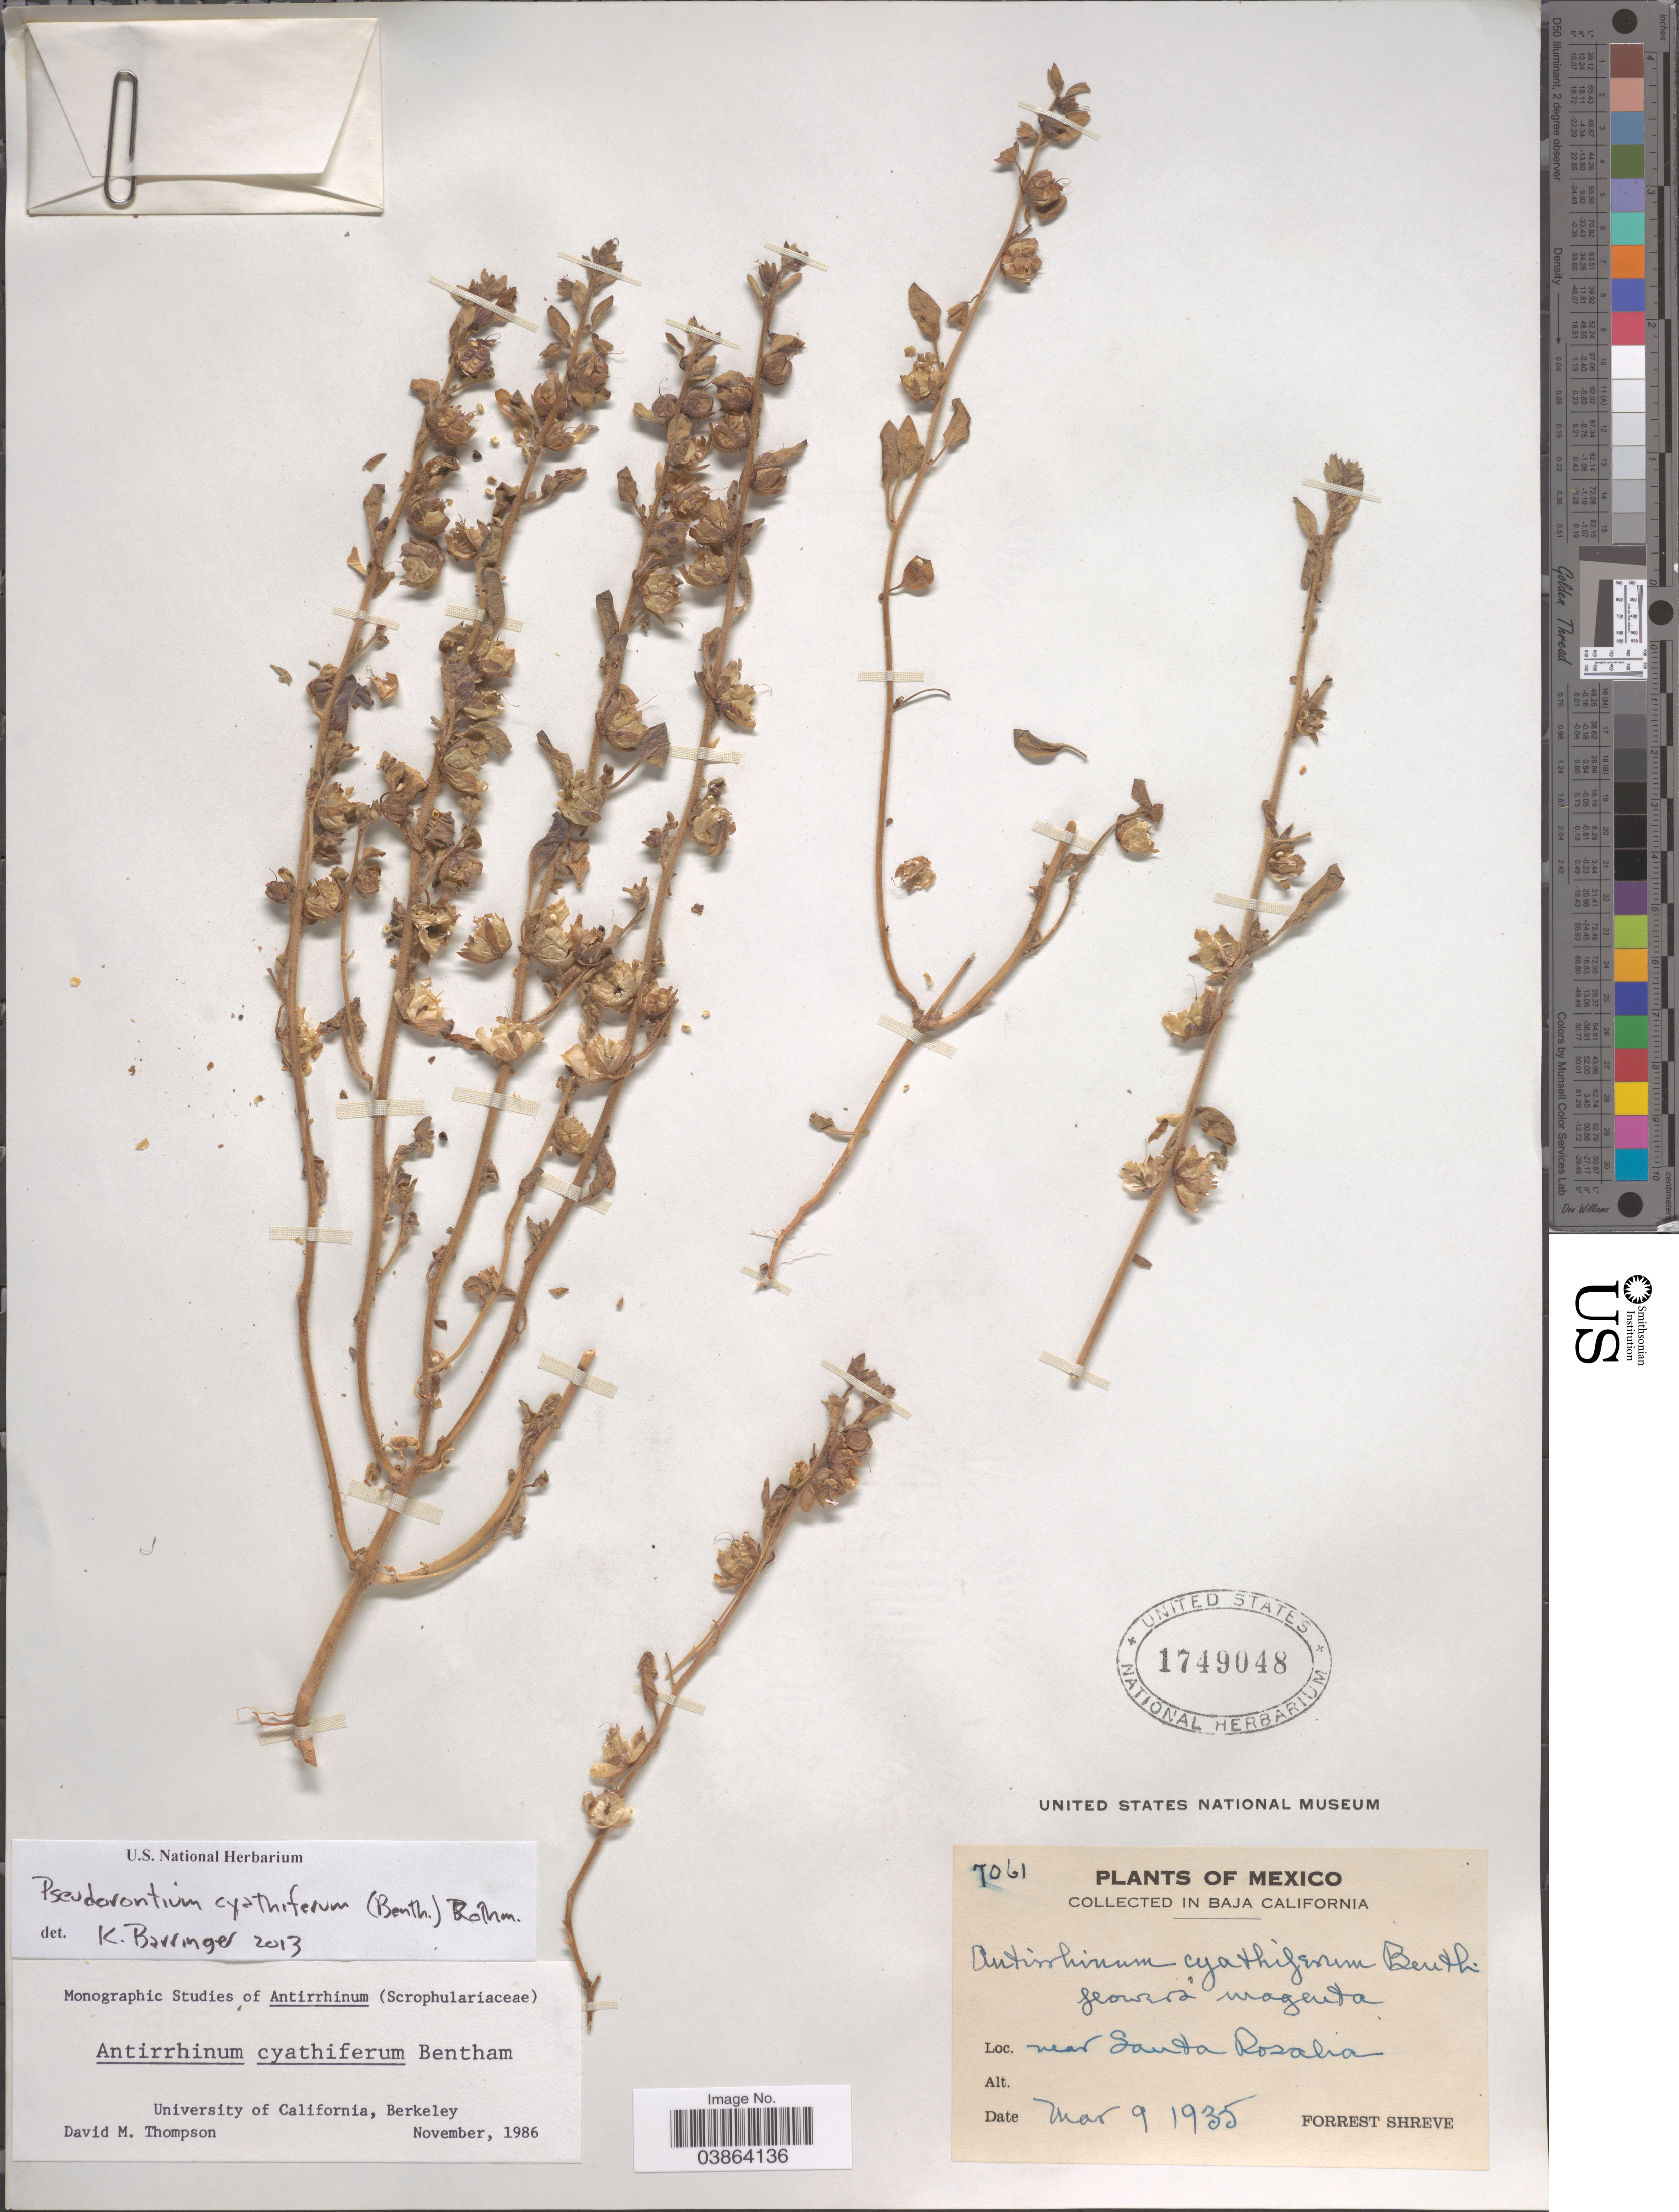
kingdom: Plantae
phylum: Tracheophyta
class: Magnoliopsida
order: Lamiales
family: Plantaginaceae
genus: Pseudorontium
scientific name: Pseudorontium cyathiferum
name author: (Benth.) Rothm.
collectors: F. Shreve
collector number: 7061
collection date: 1935-03-09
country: Mexico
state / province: Baja California Sur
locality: Near Santa Rosalia.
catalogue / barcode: US 1749048